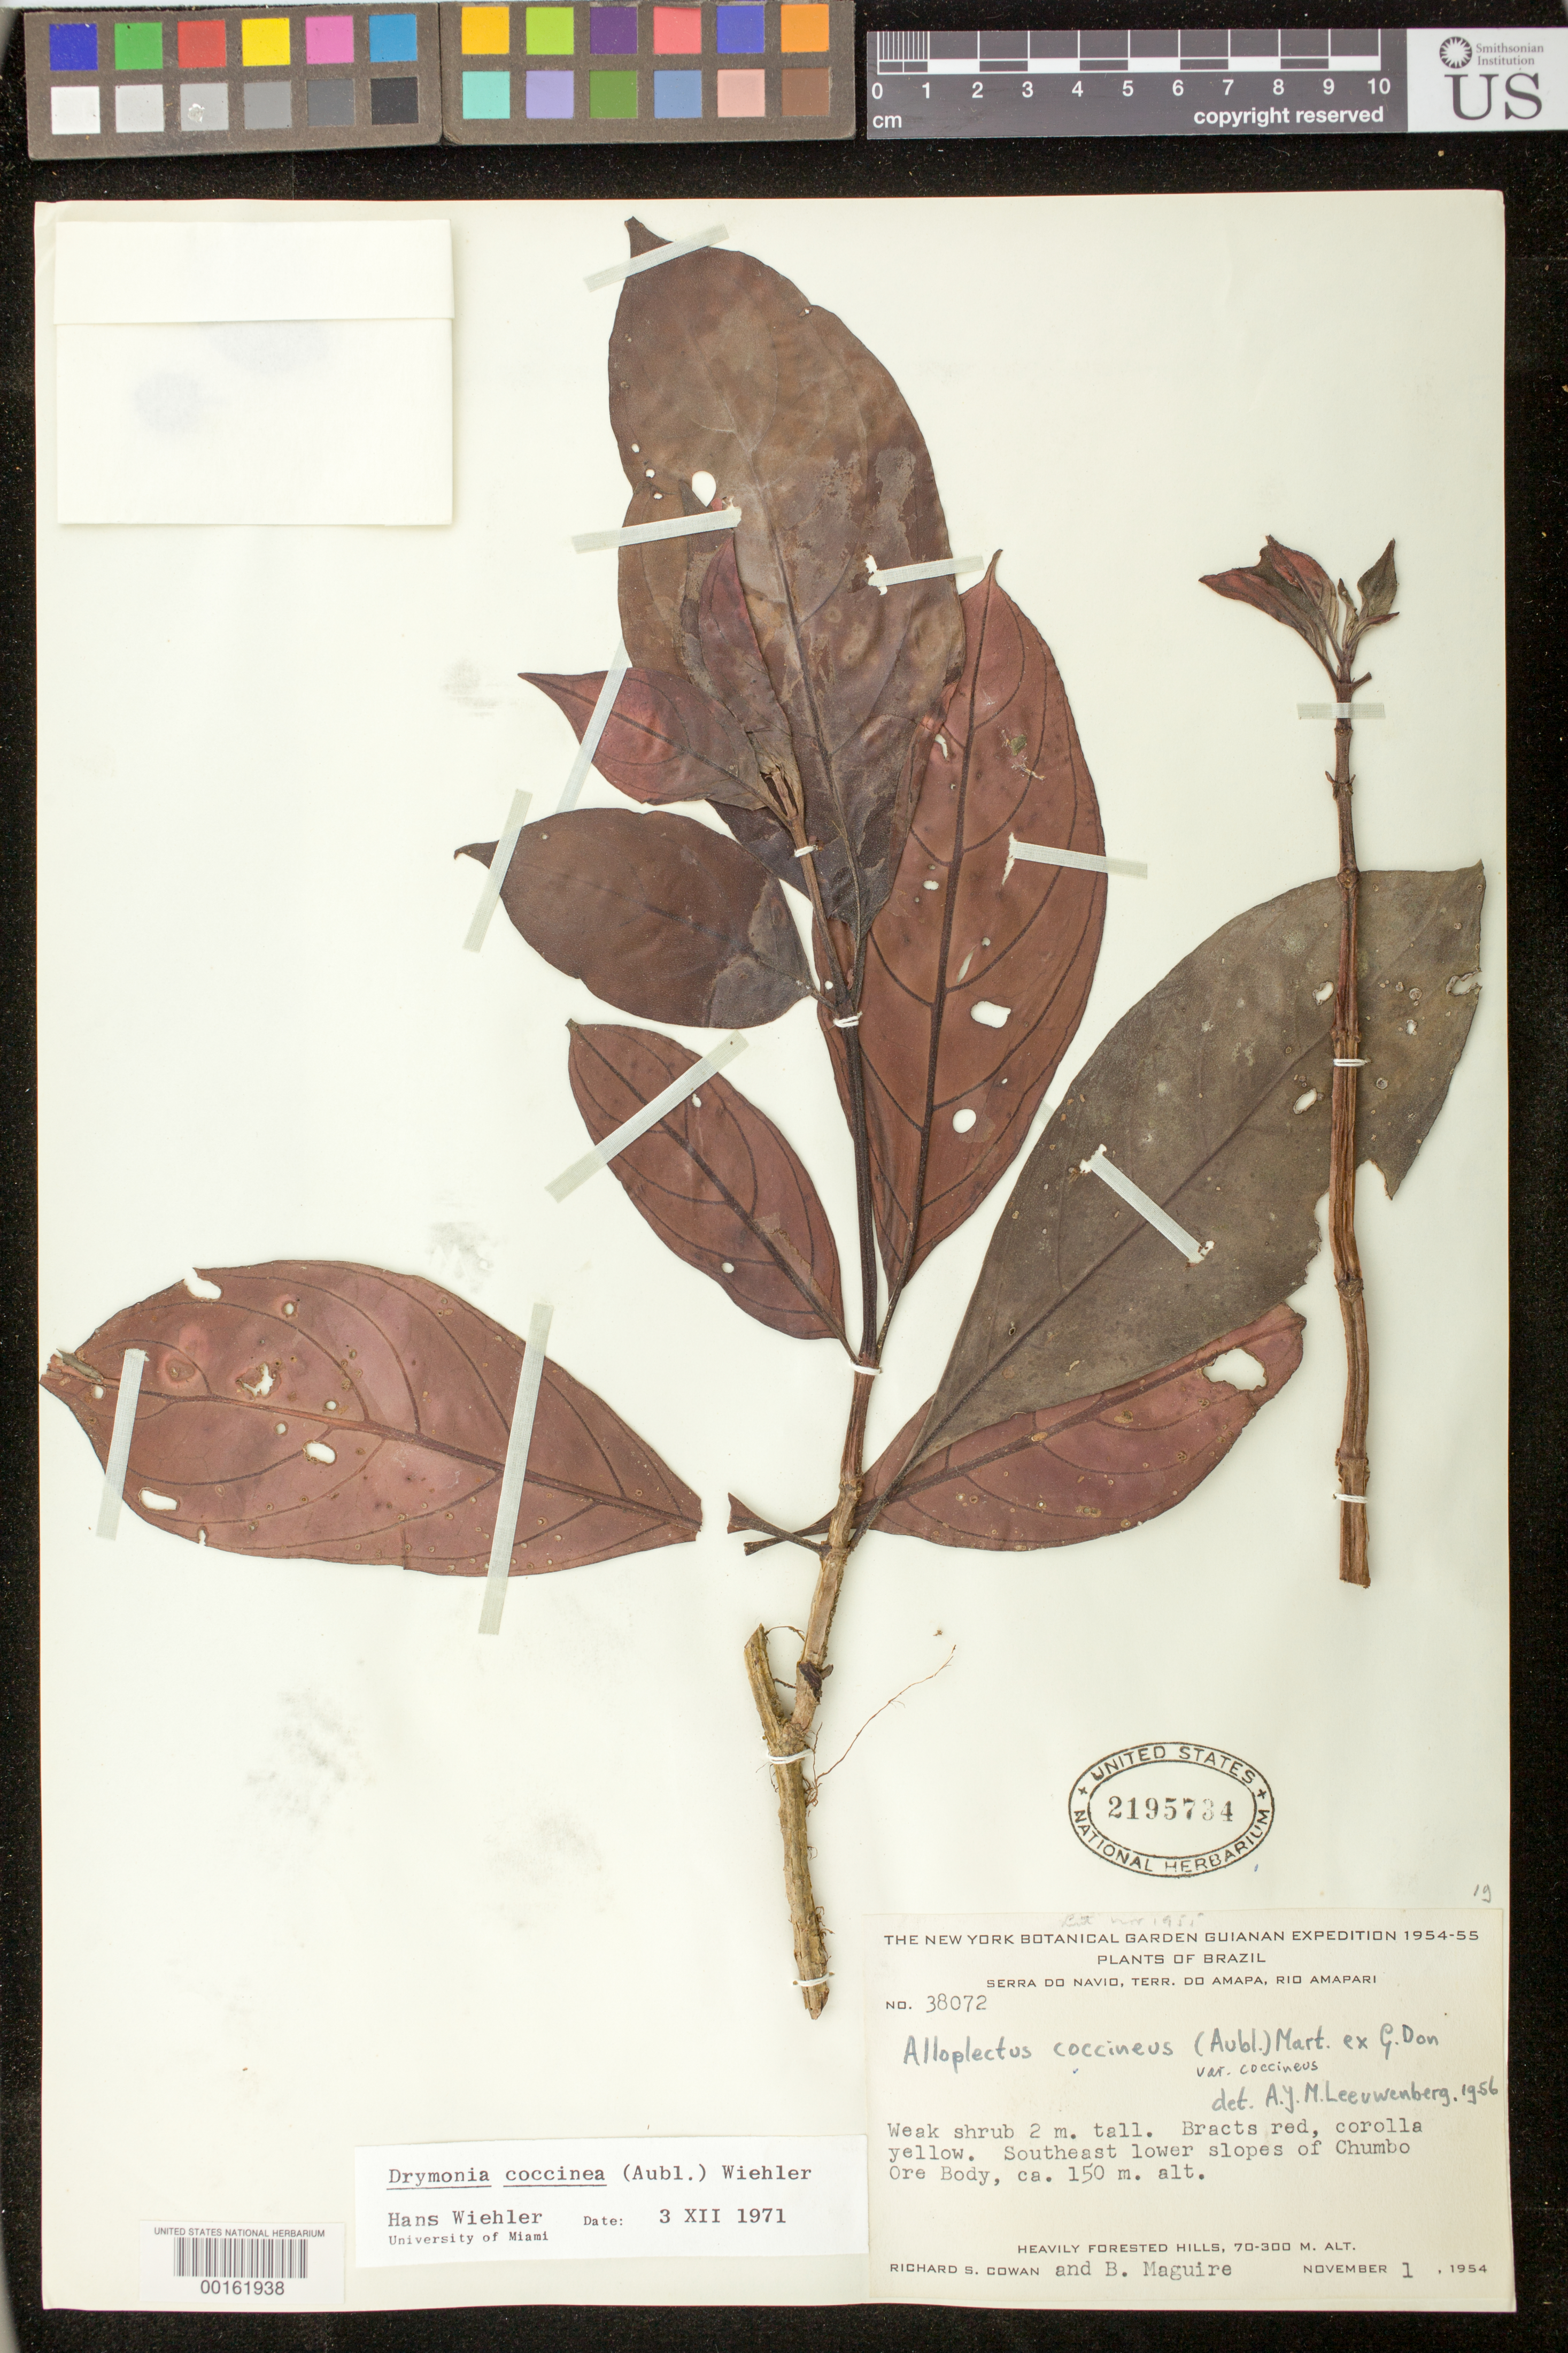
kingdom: Plantae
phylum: Tracheophyta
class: Magnoliopsida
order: Lamiales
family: Gesneriaceae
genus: Drymonia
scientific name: Drymonia coccinea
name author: (Aubl.) Wiehler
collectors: R. S. Cowan & B. Maguire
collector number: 38072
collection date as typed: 01 Nov 1954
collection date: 1954-11-01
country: Brazil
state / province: Amapá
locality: Serra do Navio, Rio Amapari, southeast lower slopes of Chumbo Ore body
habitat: Heavily forested hills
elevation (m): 150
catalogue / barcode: US 2195734